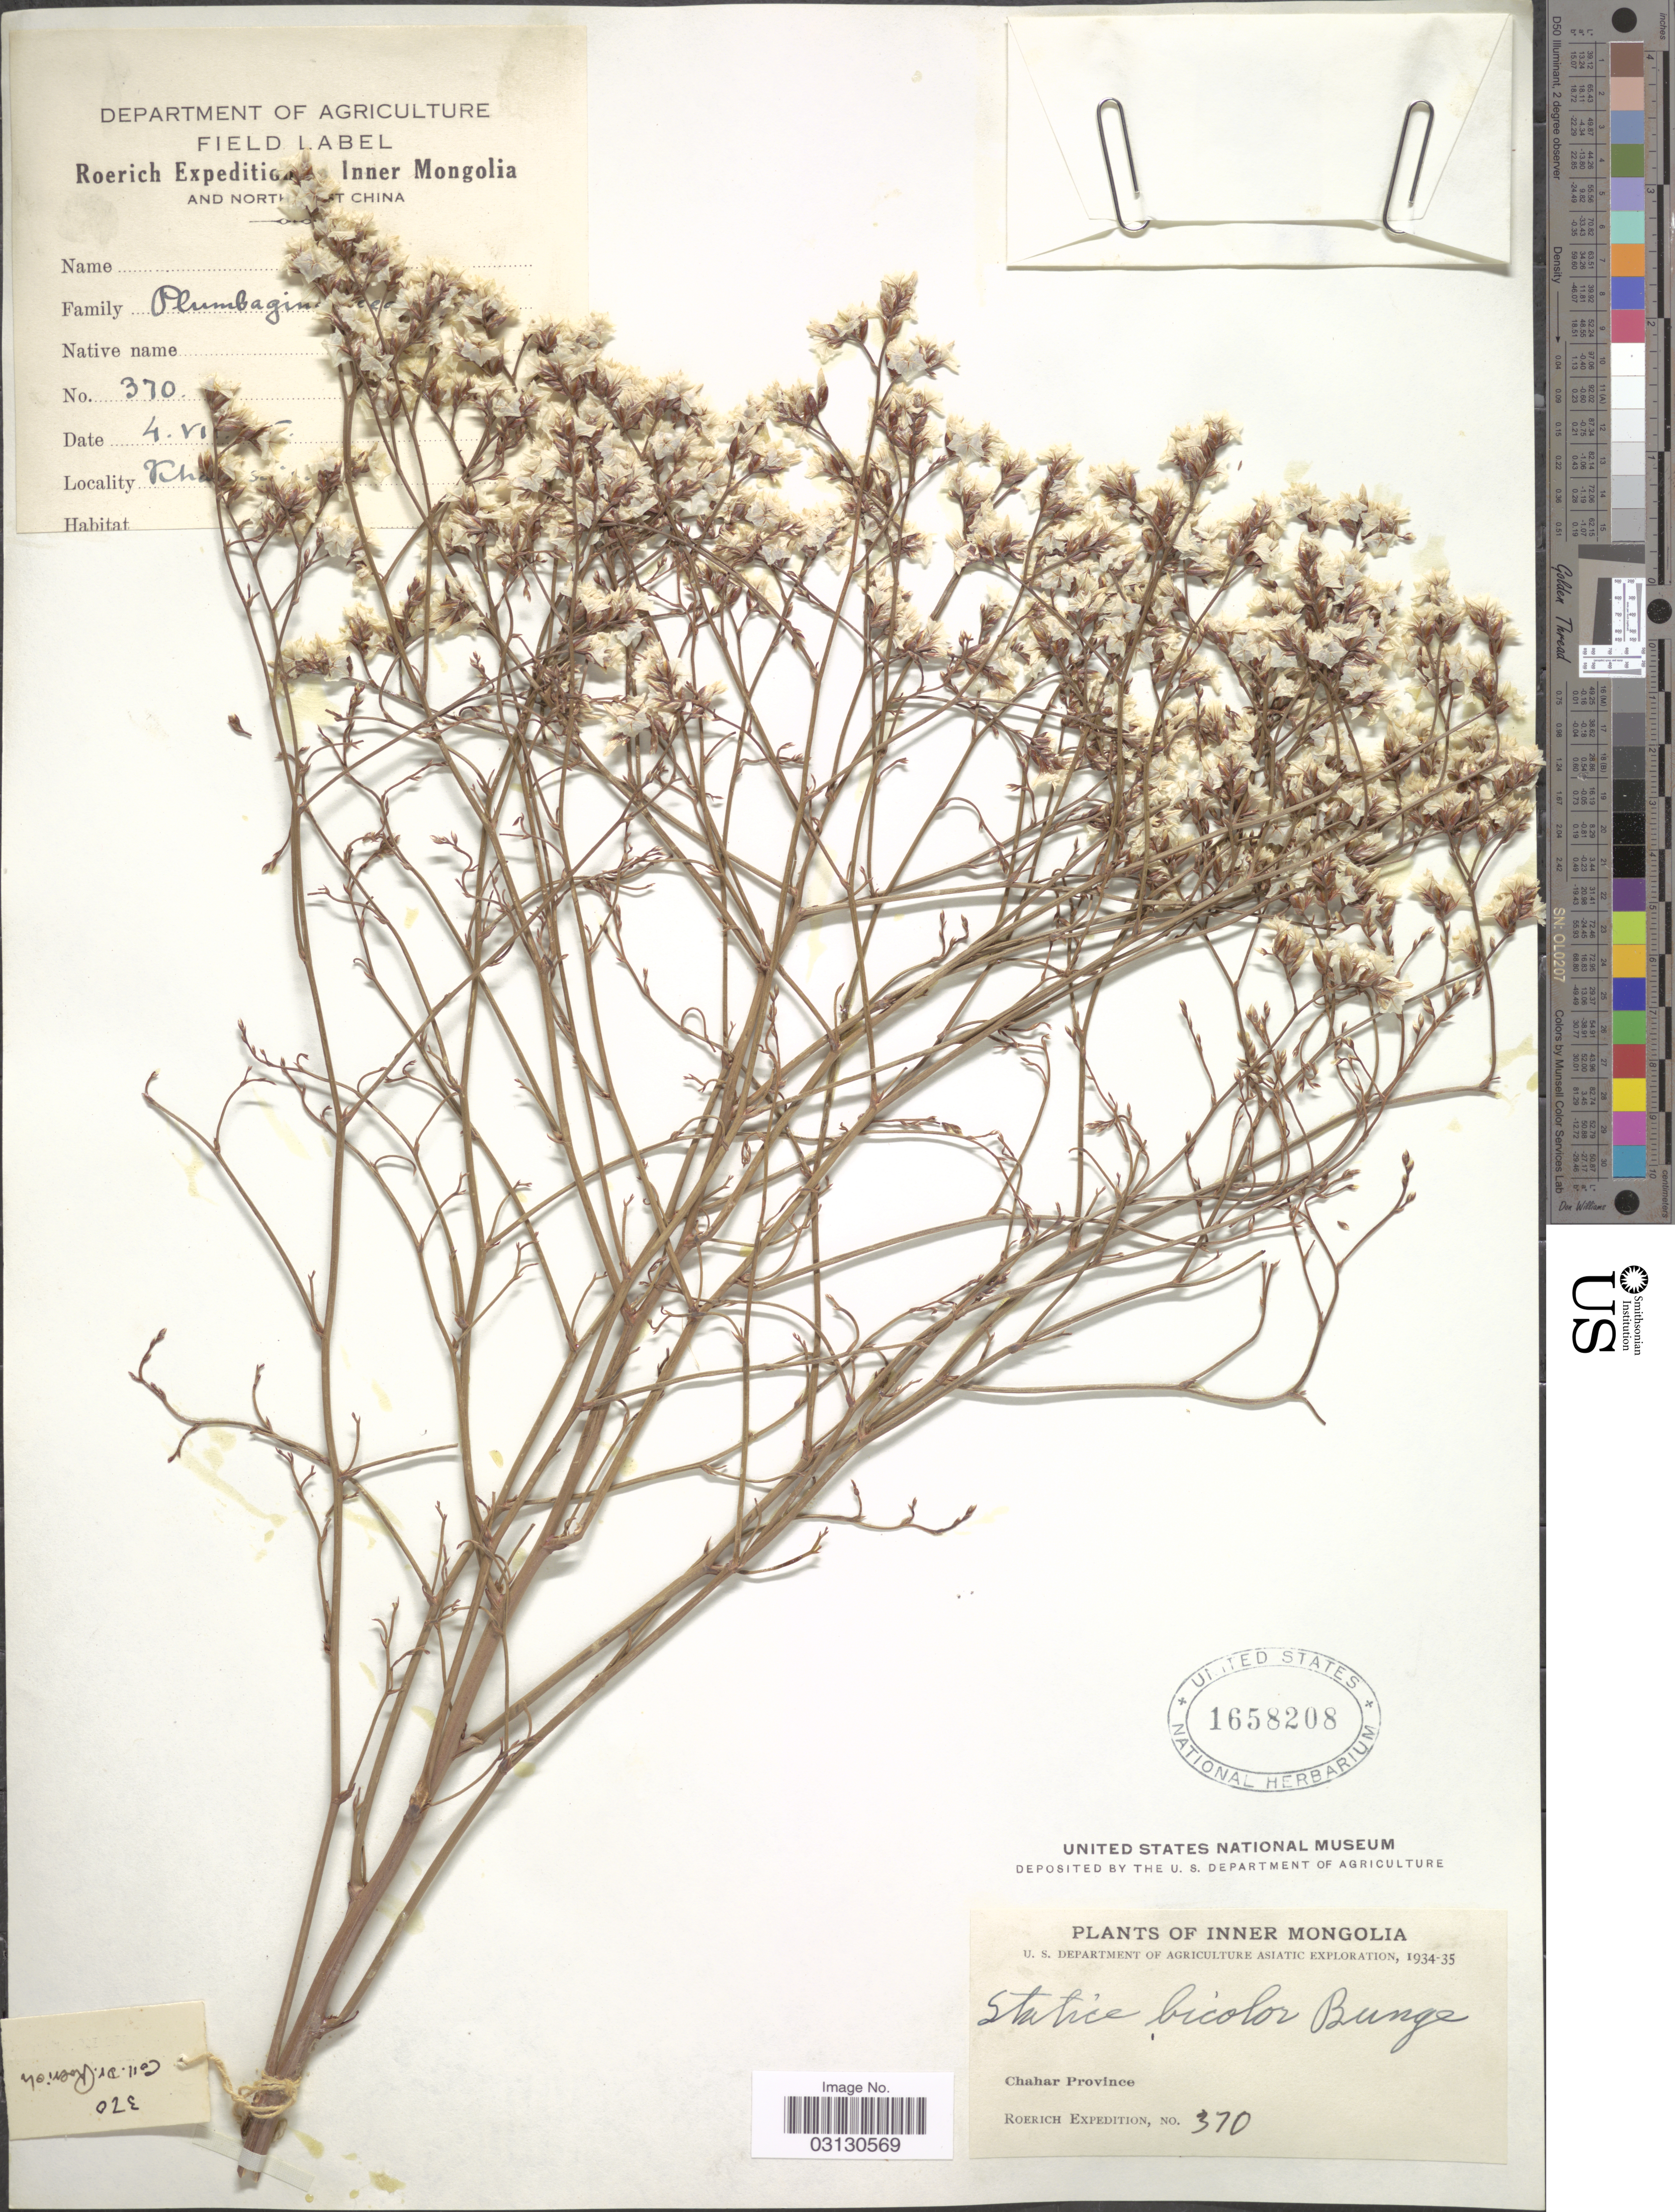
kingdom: Plantae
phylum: Tracheophyta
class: Magnoliopsida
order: Caryophyllales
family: Plumbaginaceae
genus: Limonium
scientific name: Limonium bicolor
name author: (Bunge) Kuntze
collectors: Roerich Expedition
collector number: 370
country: China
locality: Inner Mongolia and Nort [illegible text] China. Kha [illegible text]. Chahar Province.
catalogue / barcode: US 1658208